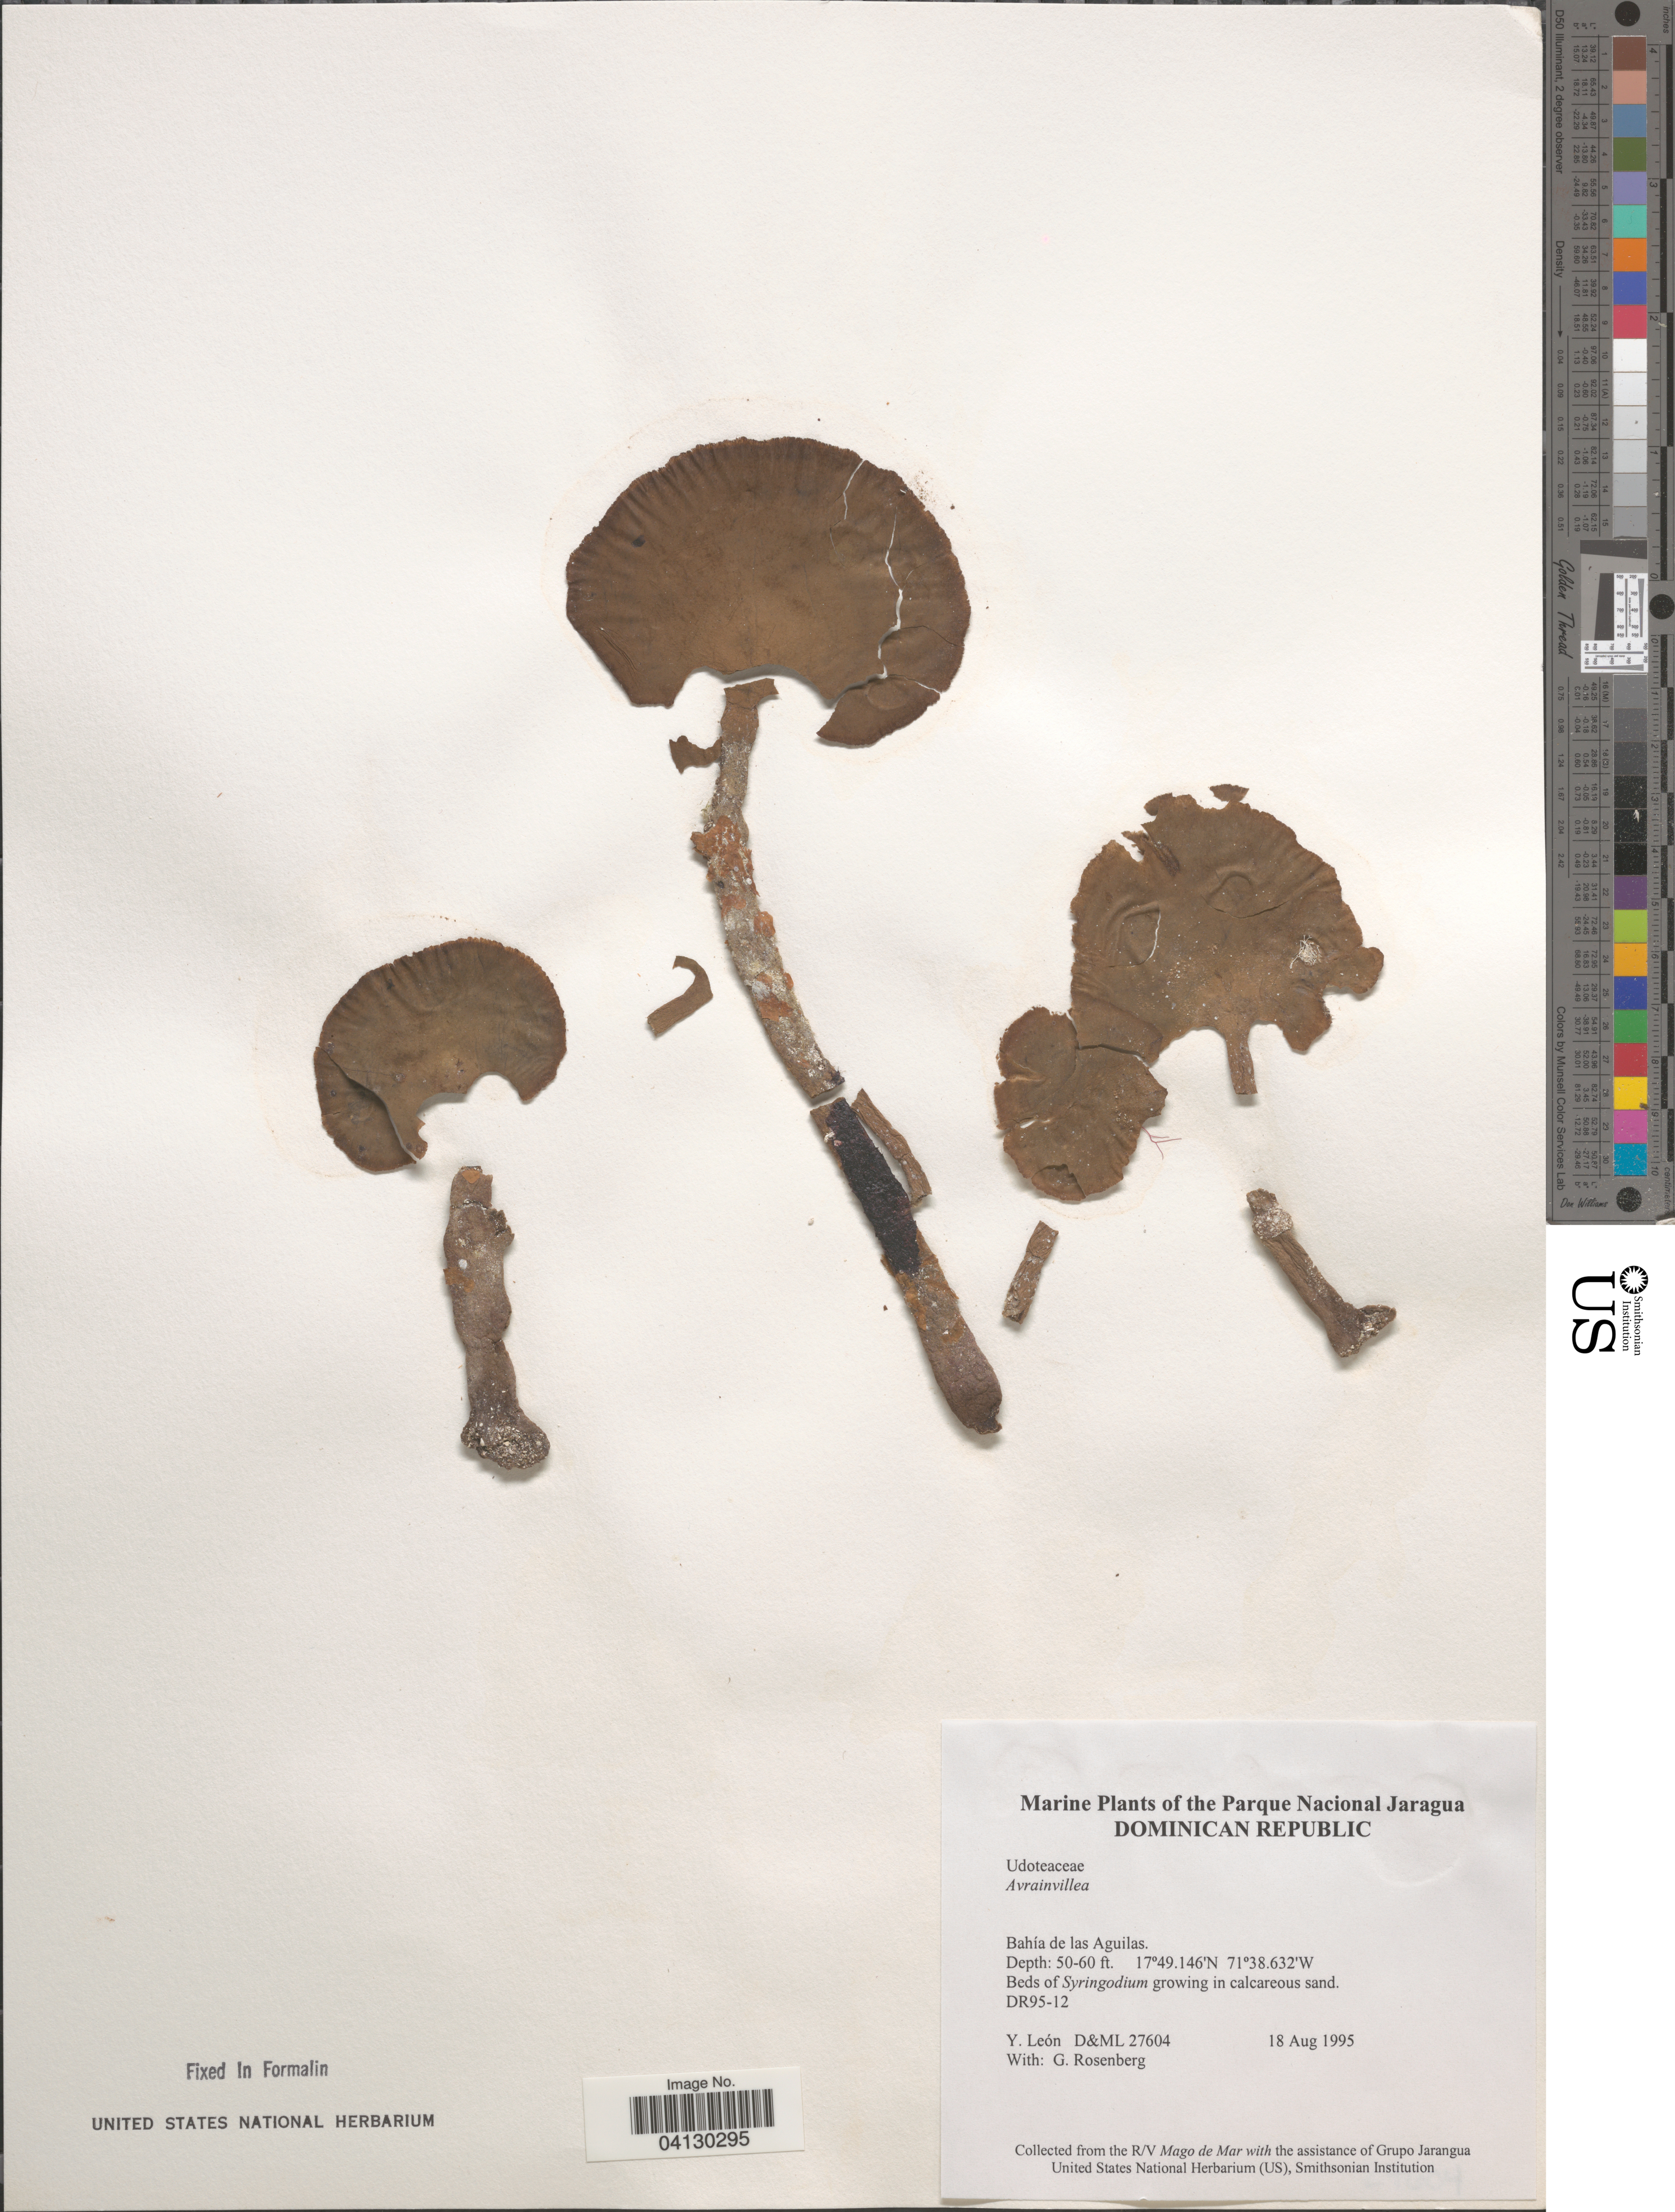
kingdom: Plantae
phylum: Chlorophyta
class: Ulvophyceae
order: Bryopsidales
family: Dichotomosiphonaceae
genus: Avrainvillea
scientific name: Avrainvillea sp.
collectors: Y. León & G. Rosenberg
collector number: D&ML27604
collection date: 1995-08-18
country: Dominican Republic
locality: The Parque Nacional Jaragua. Bahía de las Aguilas.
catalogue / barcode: US 328923